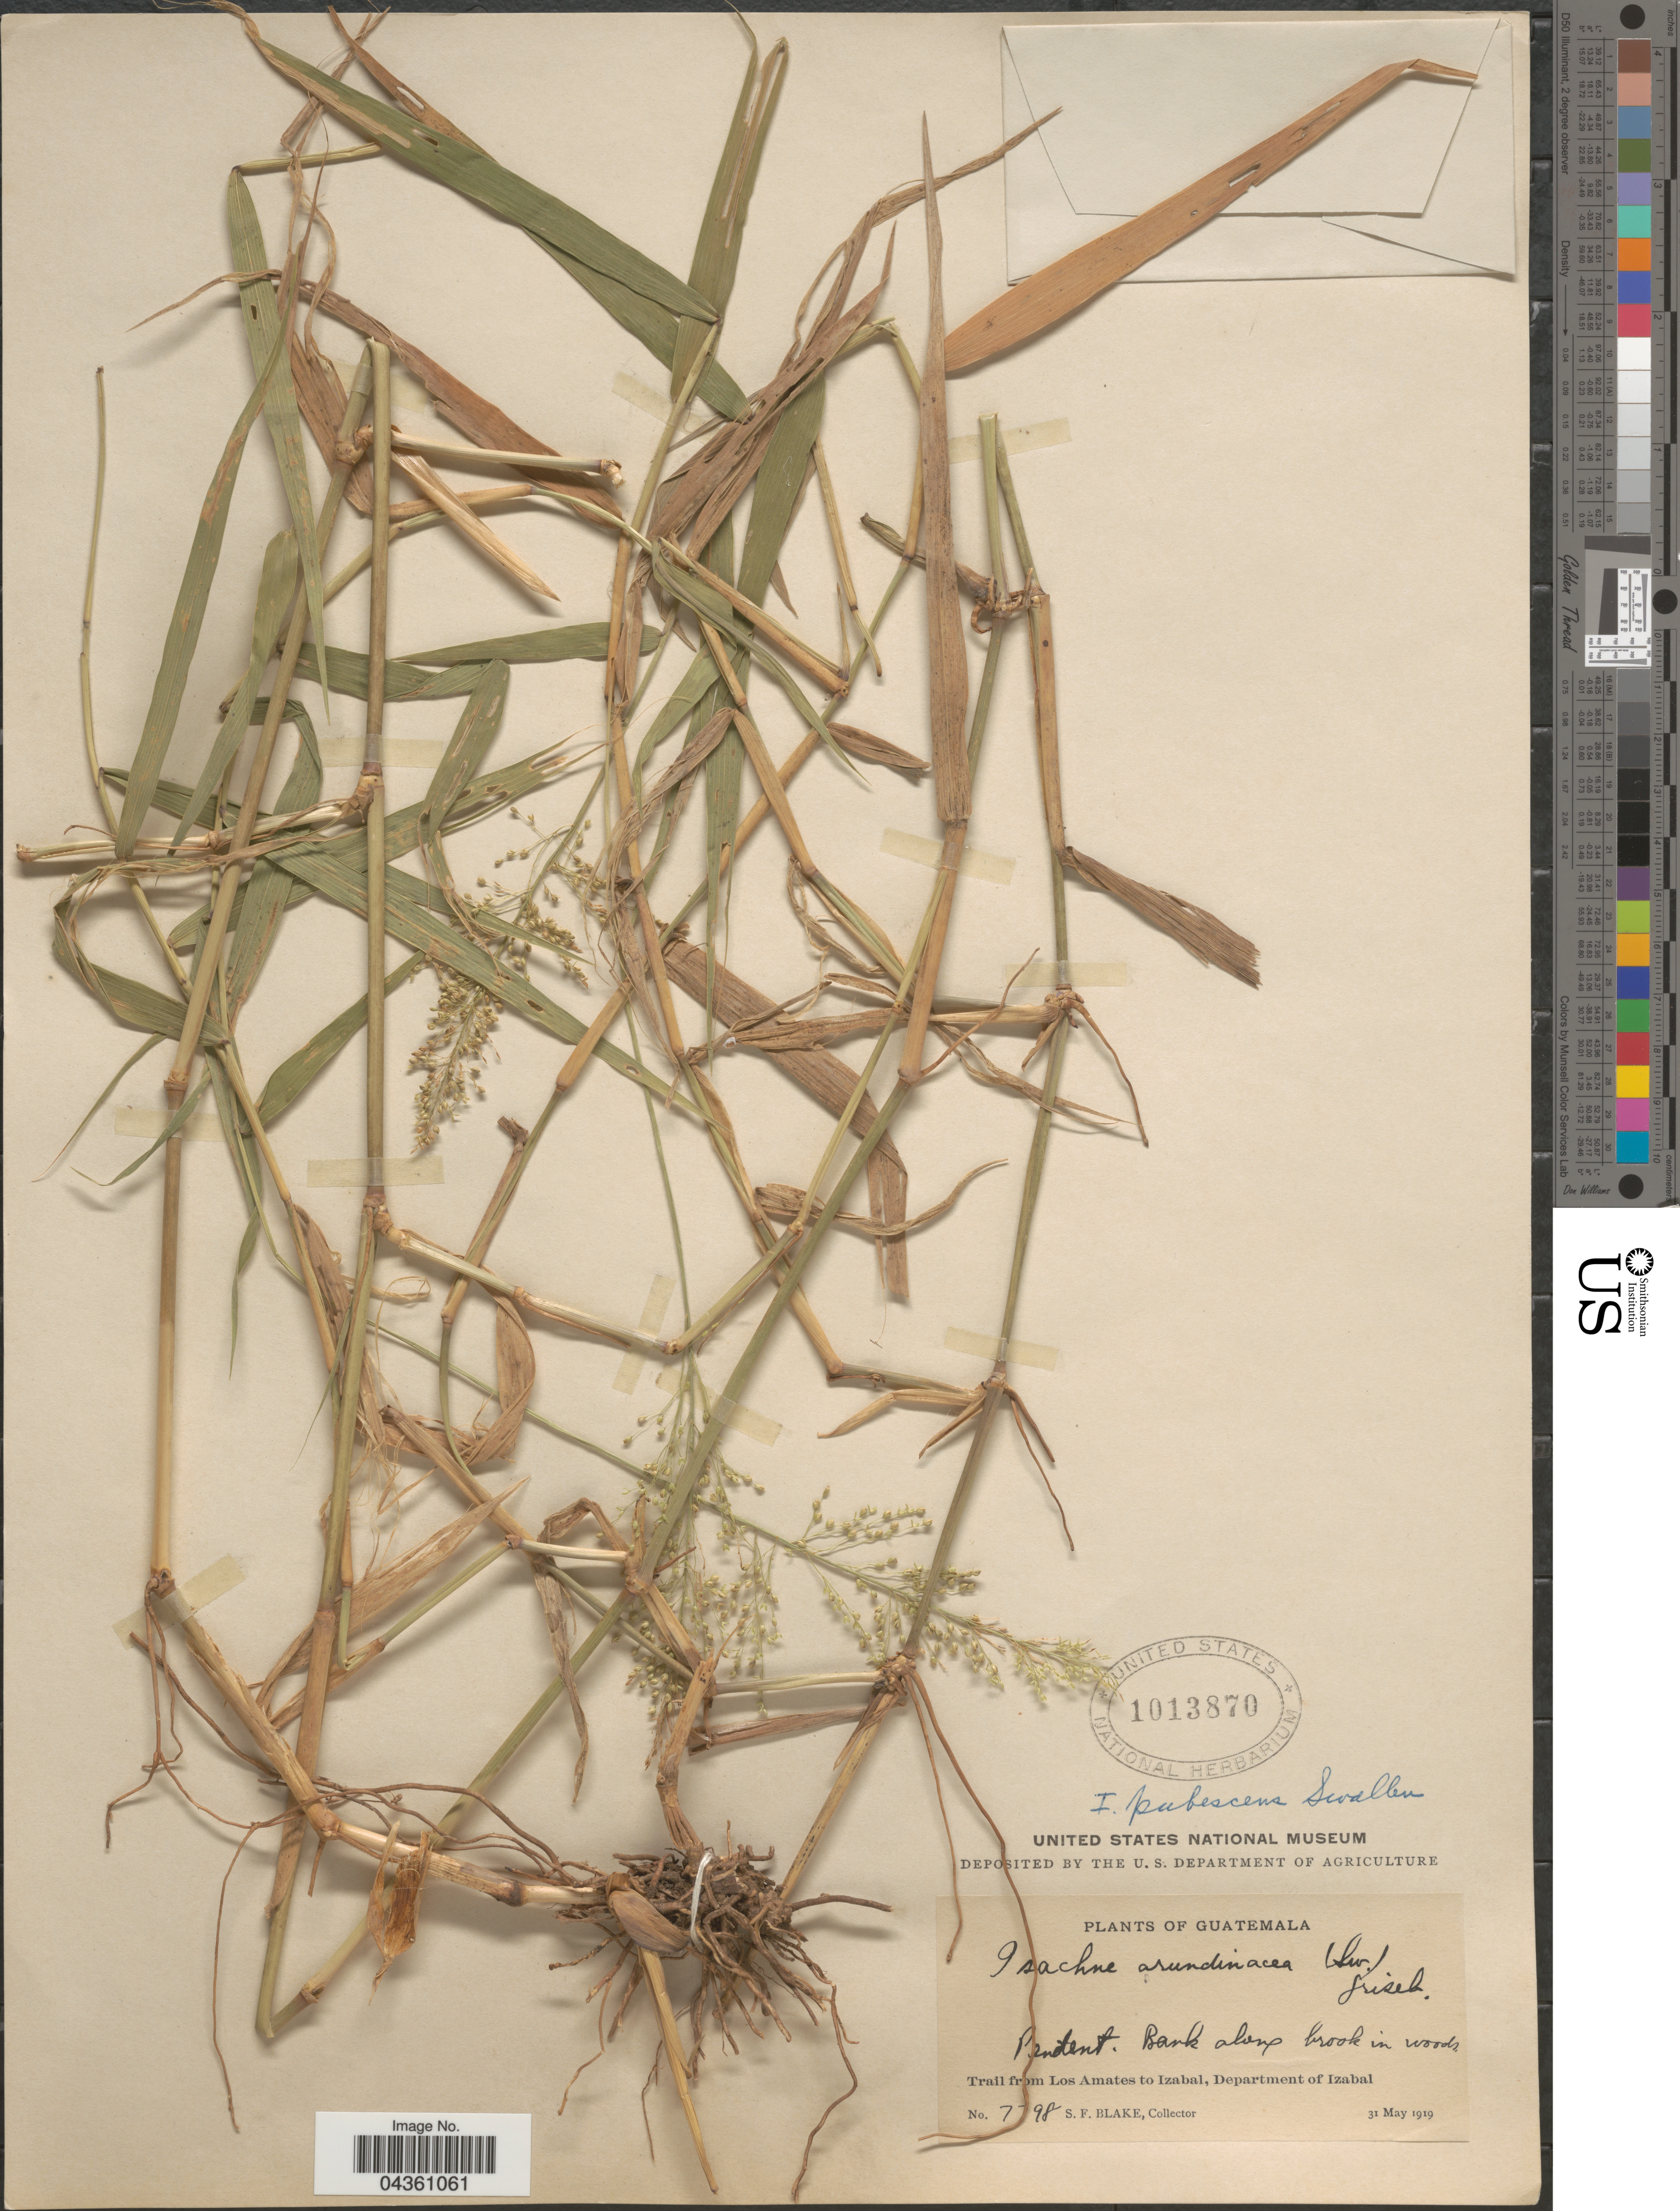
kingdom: Plantae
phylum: Tracheophyta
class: Liliopsida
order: Poales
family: Poaceae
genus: Isachne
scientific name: Isachne pubescens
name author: Swallen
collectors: S. Blake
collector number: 7798*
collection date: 1919-05-31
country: Guatemala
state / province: Izabal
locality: Trail from Los Amates to Izabal, Department of Izabal.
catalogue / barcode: US 1013870